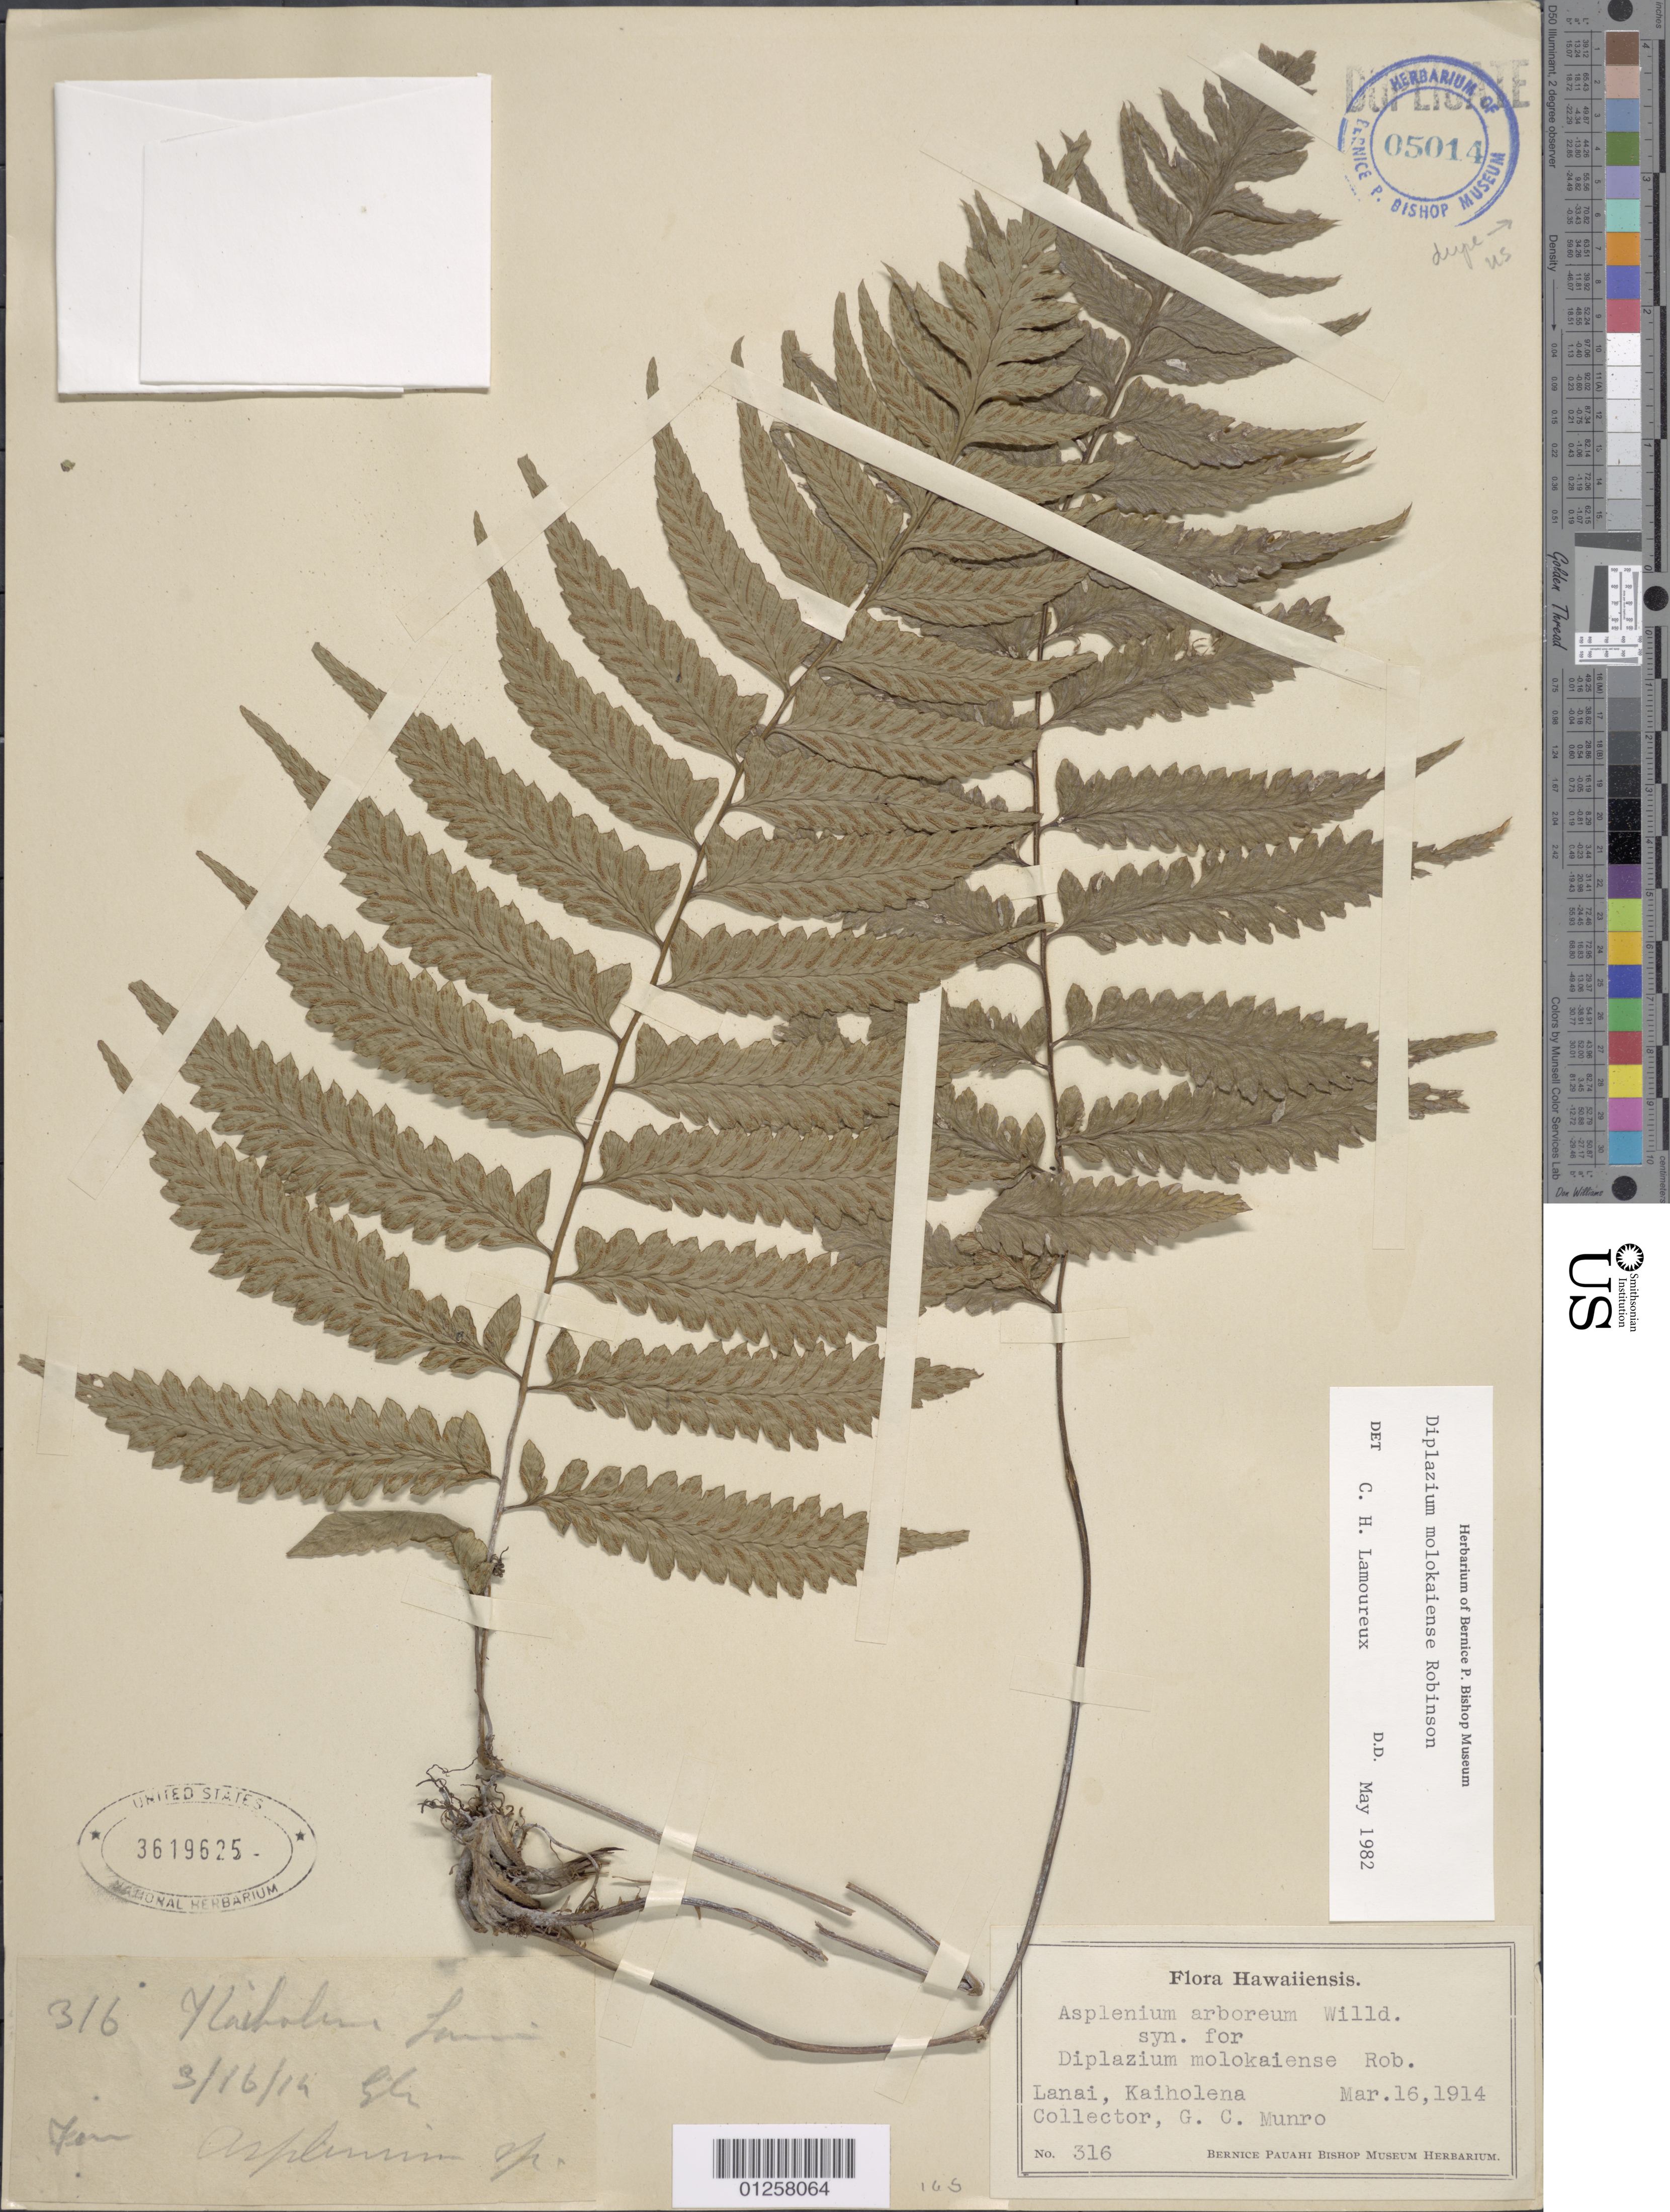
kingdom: Plantae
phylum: Tracheophyta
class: Polypodiopsida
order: Polypodiales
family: Athyriaceae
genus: Diplazium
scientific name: Diplazium molokaiense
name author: W. J. Rob.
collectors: G. C. Munro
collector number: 316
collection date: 1914-03-16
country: United States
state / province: Hawaii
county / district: Maui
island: Lana'i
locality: Kaiholena.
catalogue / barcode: US 3619625